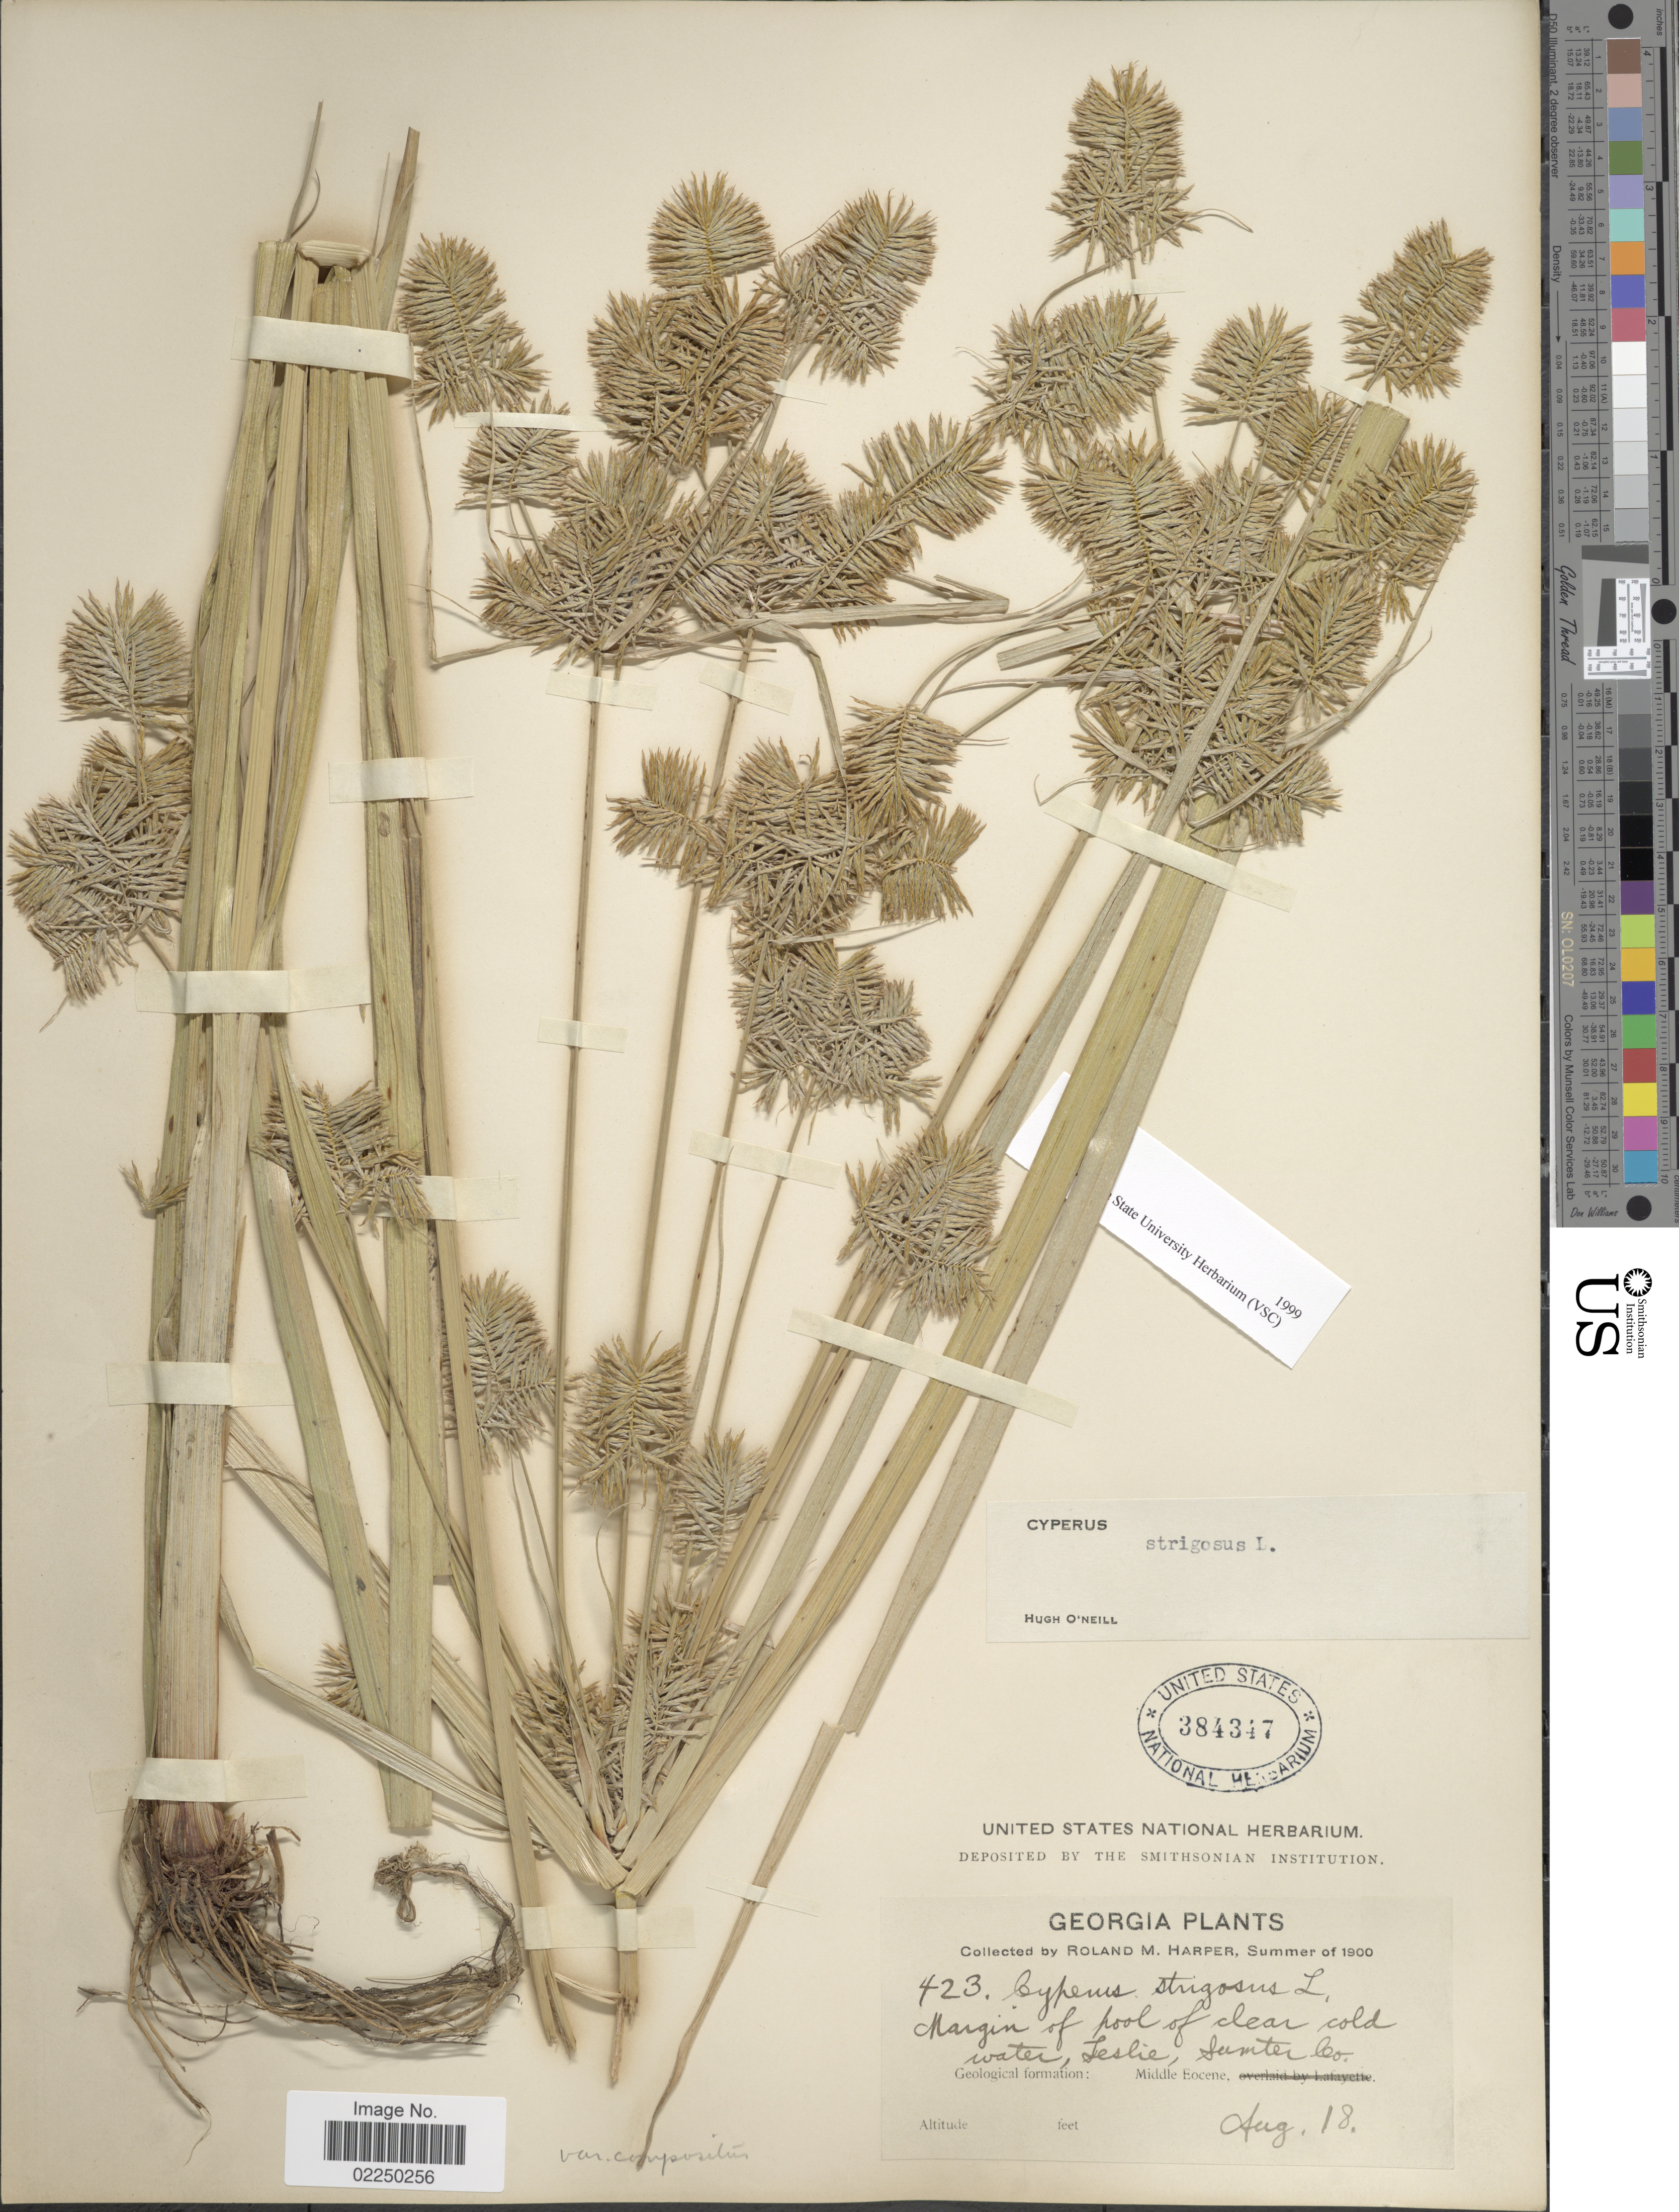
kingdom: Plantae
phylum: Tracheophyta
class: Liliopsida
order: Poales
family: Cyperaceae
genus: Cyperus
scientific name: Cyperus strigosus L.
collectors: R. M. Harper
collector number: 423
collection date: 1900-08-18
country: United States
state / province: Georgia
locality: Margin of pool of clear cold water, Leslie, Sumter Co., Middle Eocene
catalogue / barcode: US 384347